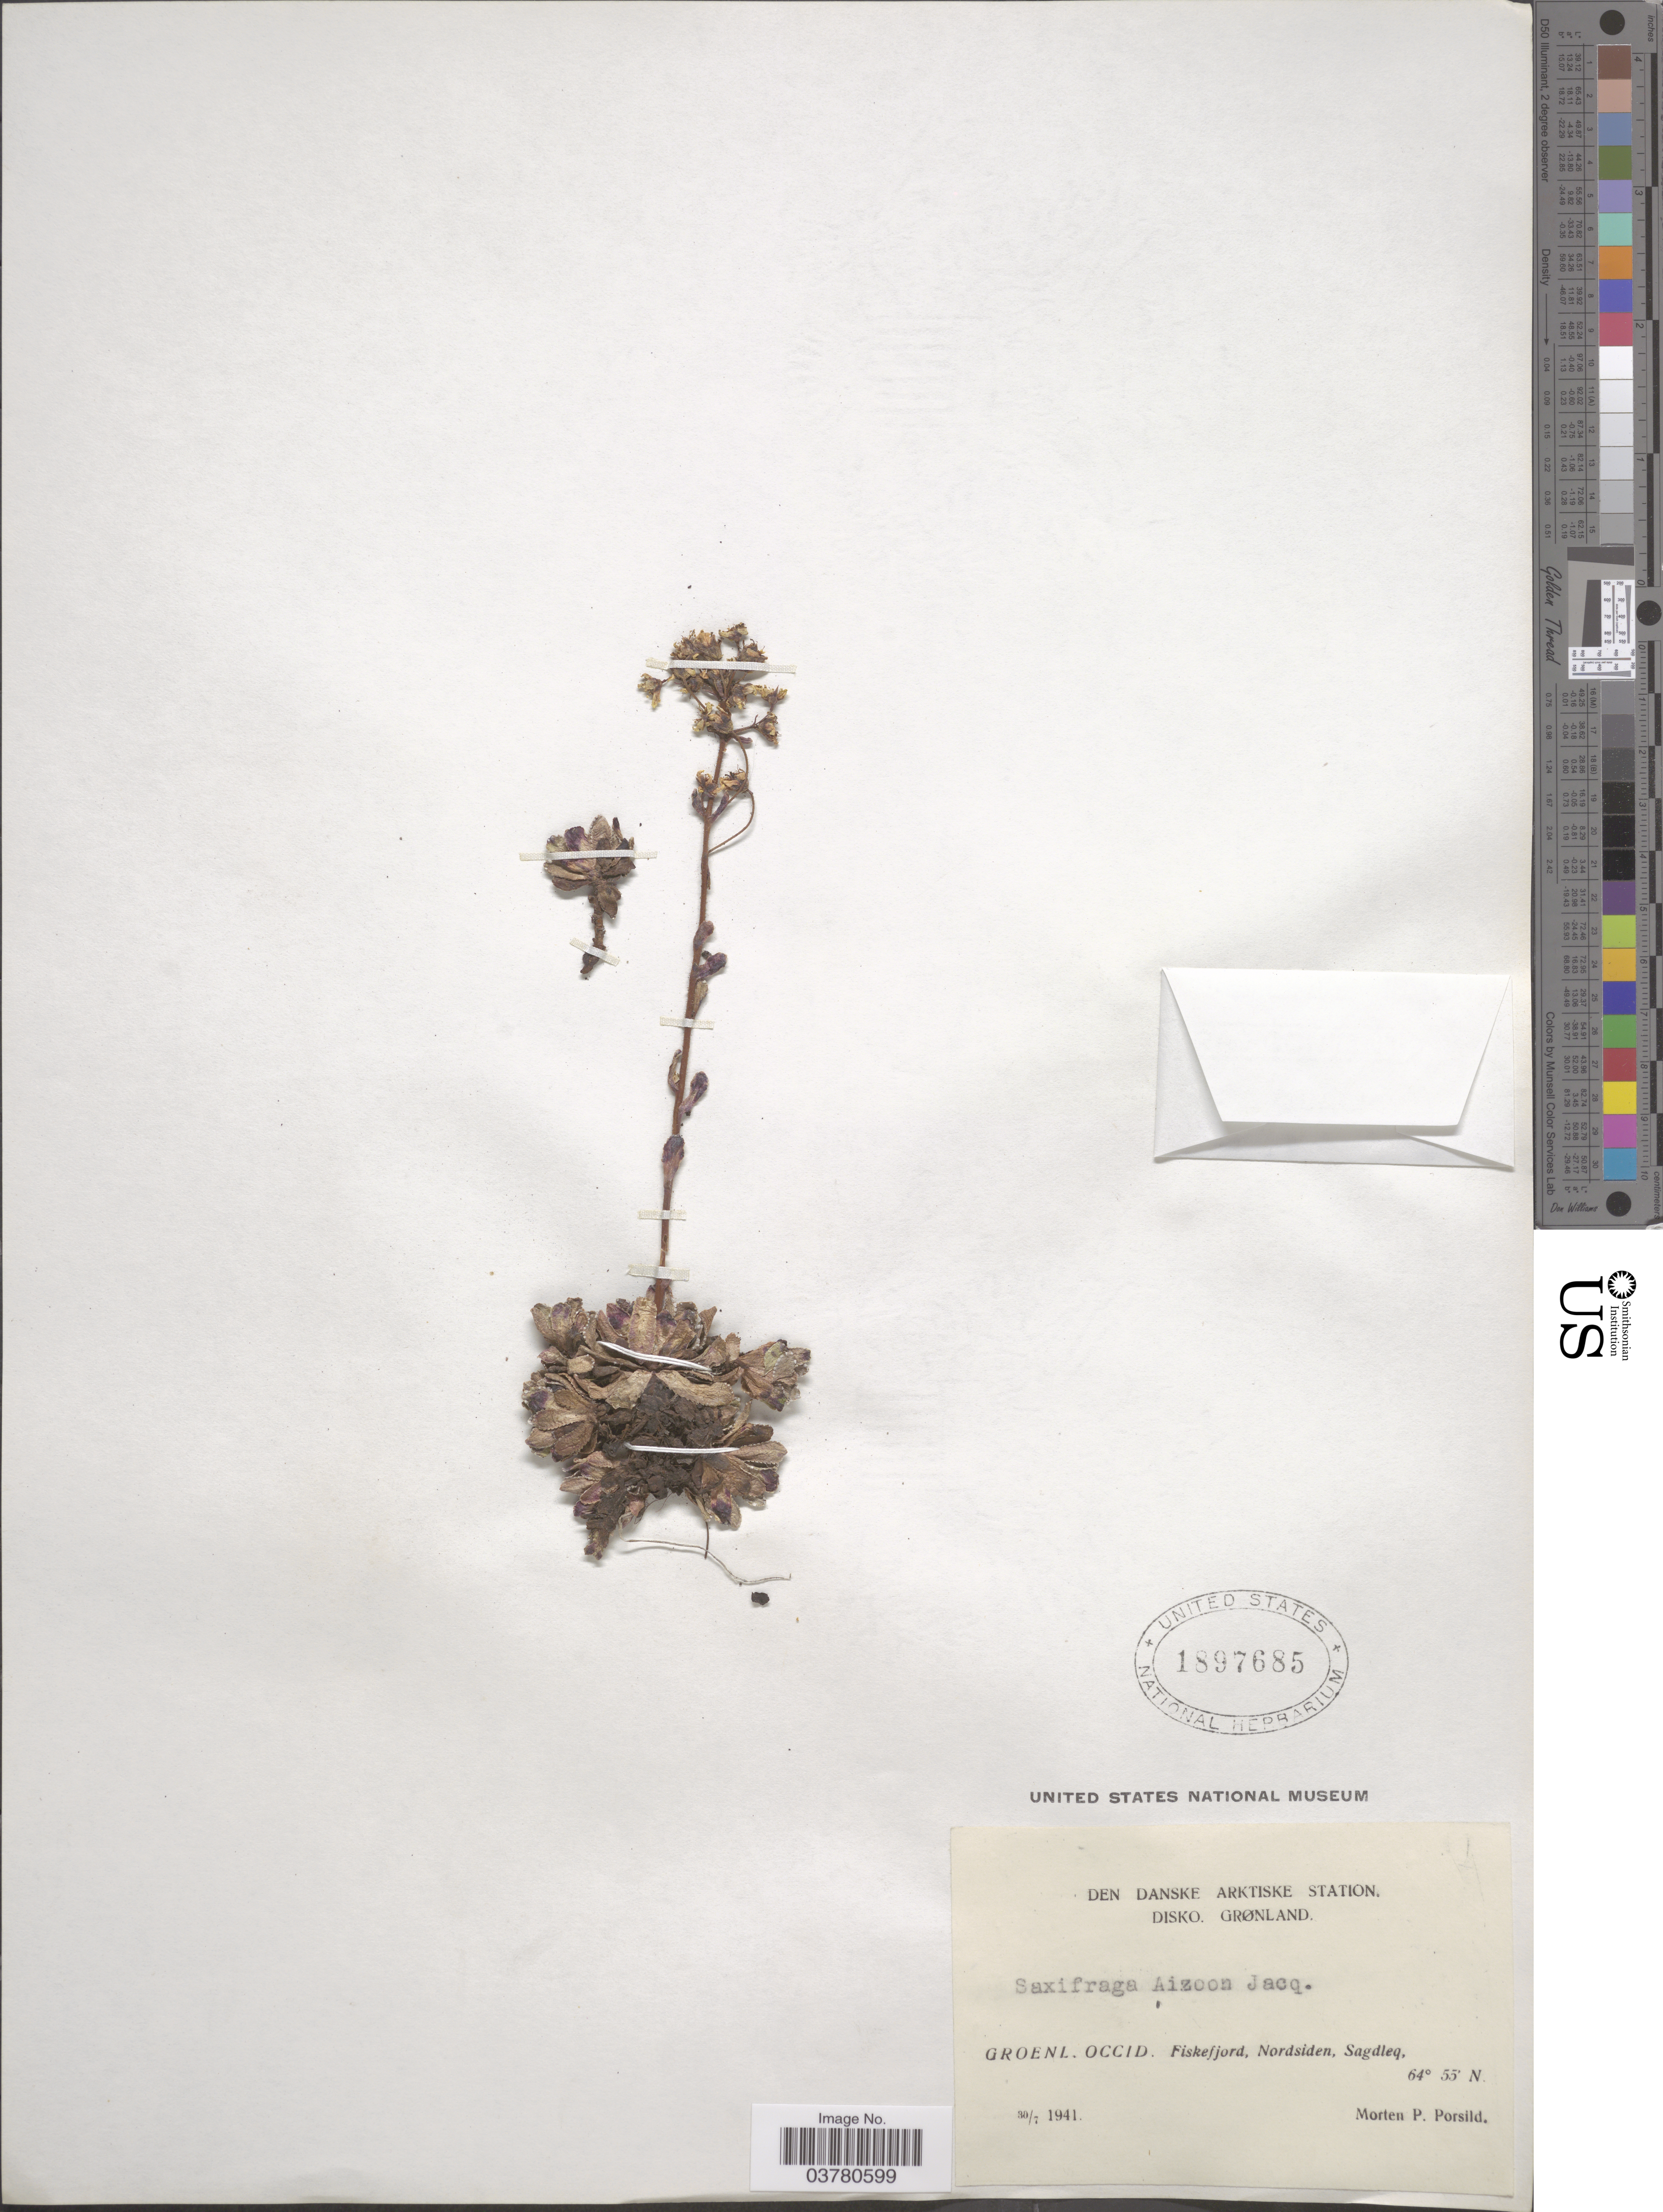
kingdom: Plantae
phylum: Tracheophyta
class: Magnoliopsida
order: Saxifragales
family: Saxifragaceae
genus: Saxifraga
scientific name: Saxifraga paniculata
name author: Mill.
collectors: M. P. Porsild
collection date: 1941-07-30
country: Greenland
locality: Den Danske Arktiske Station. Disko, Grønland. Groenl. Occid. Fiskefjord, Nordsiden, Sagdleq.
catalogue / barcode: US 1897685